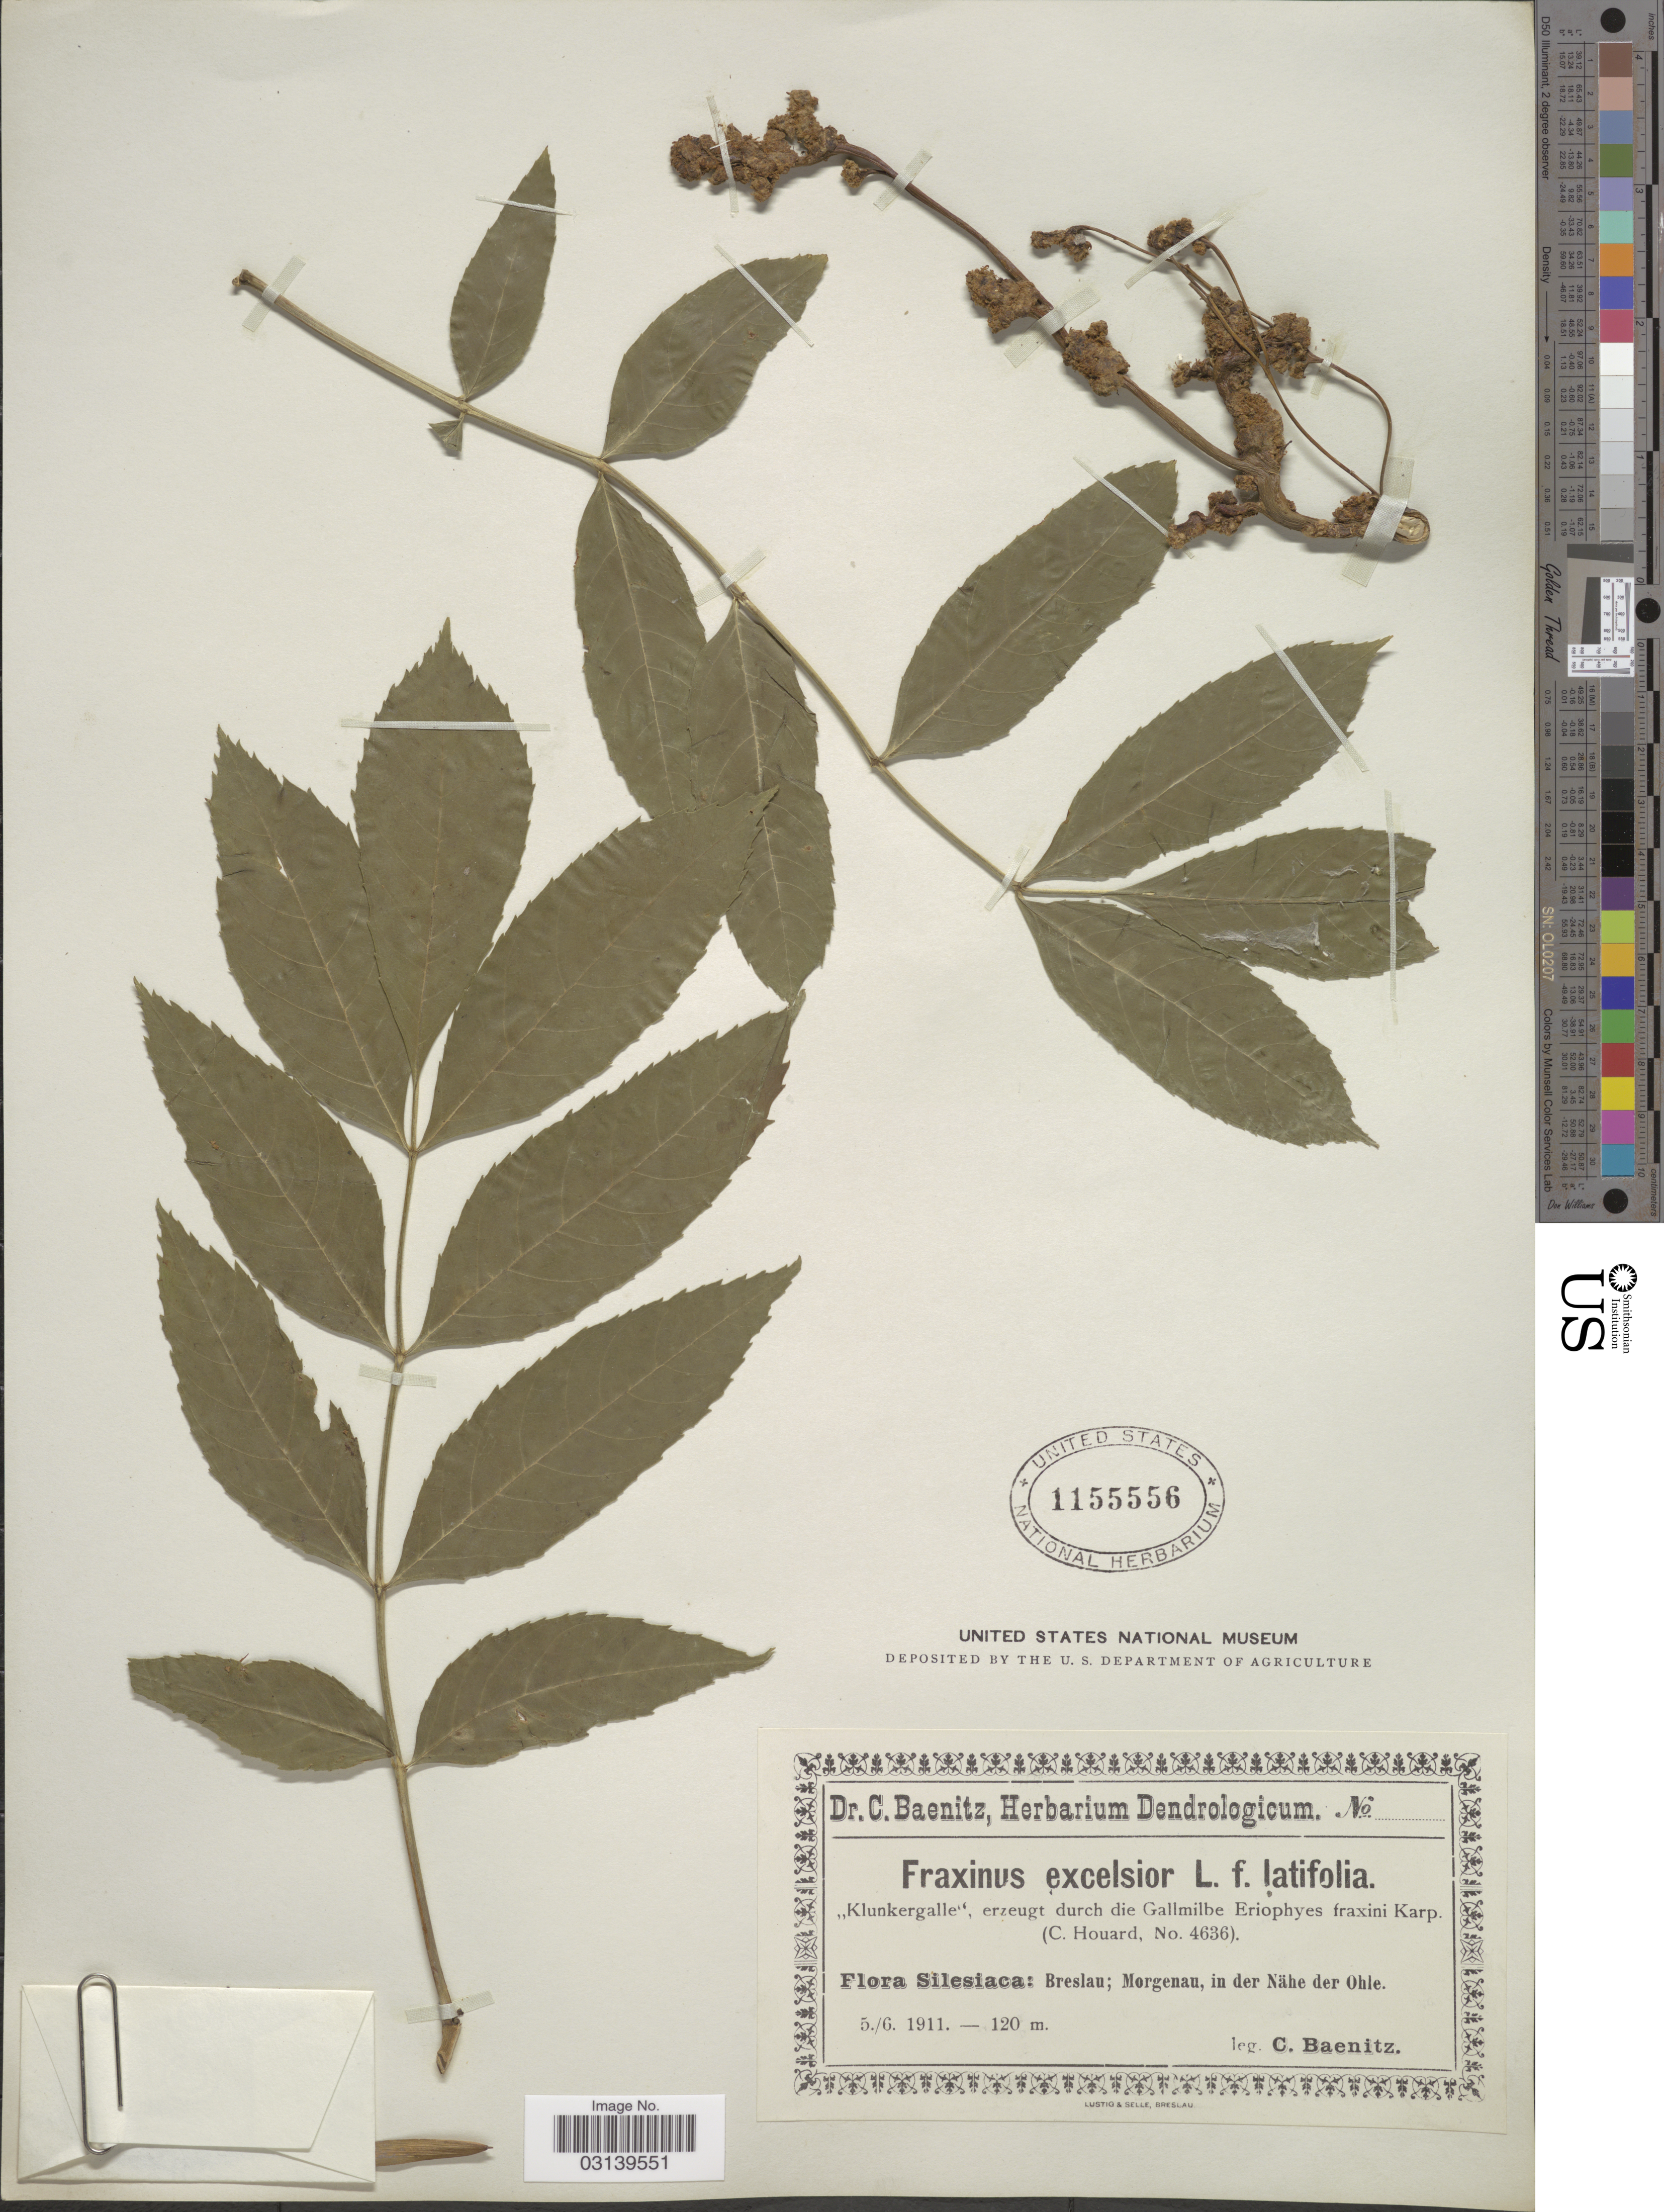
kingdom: Plantae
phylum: Tracheophyta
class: Magnoliopsida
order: Lamiales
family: Oleaceae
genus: Fraxinus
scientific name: Fraxinus excelsior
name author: L.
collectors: C. G. Baenitz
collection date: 1911-06-05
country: Poland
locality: Silesiaca: Breslau; Morgenau, in der Nähe der Ohle.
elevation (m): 120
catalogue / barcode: US 1155556